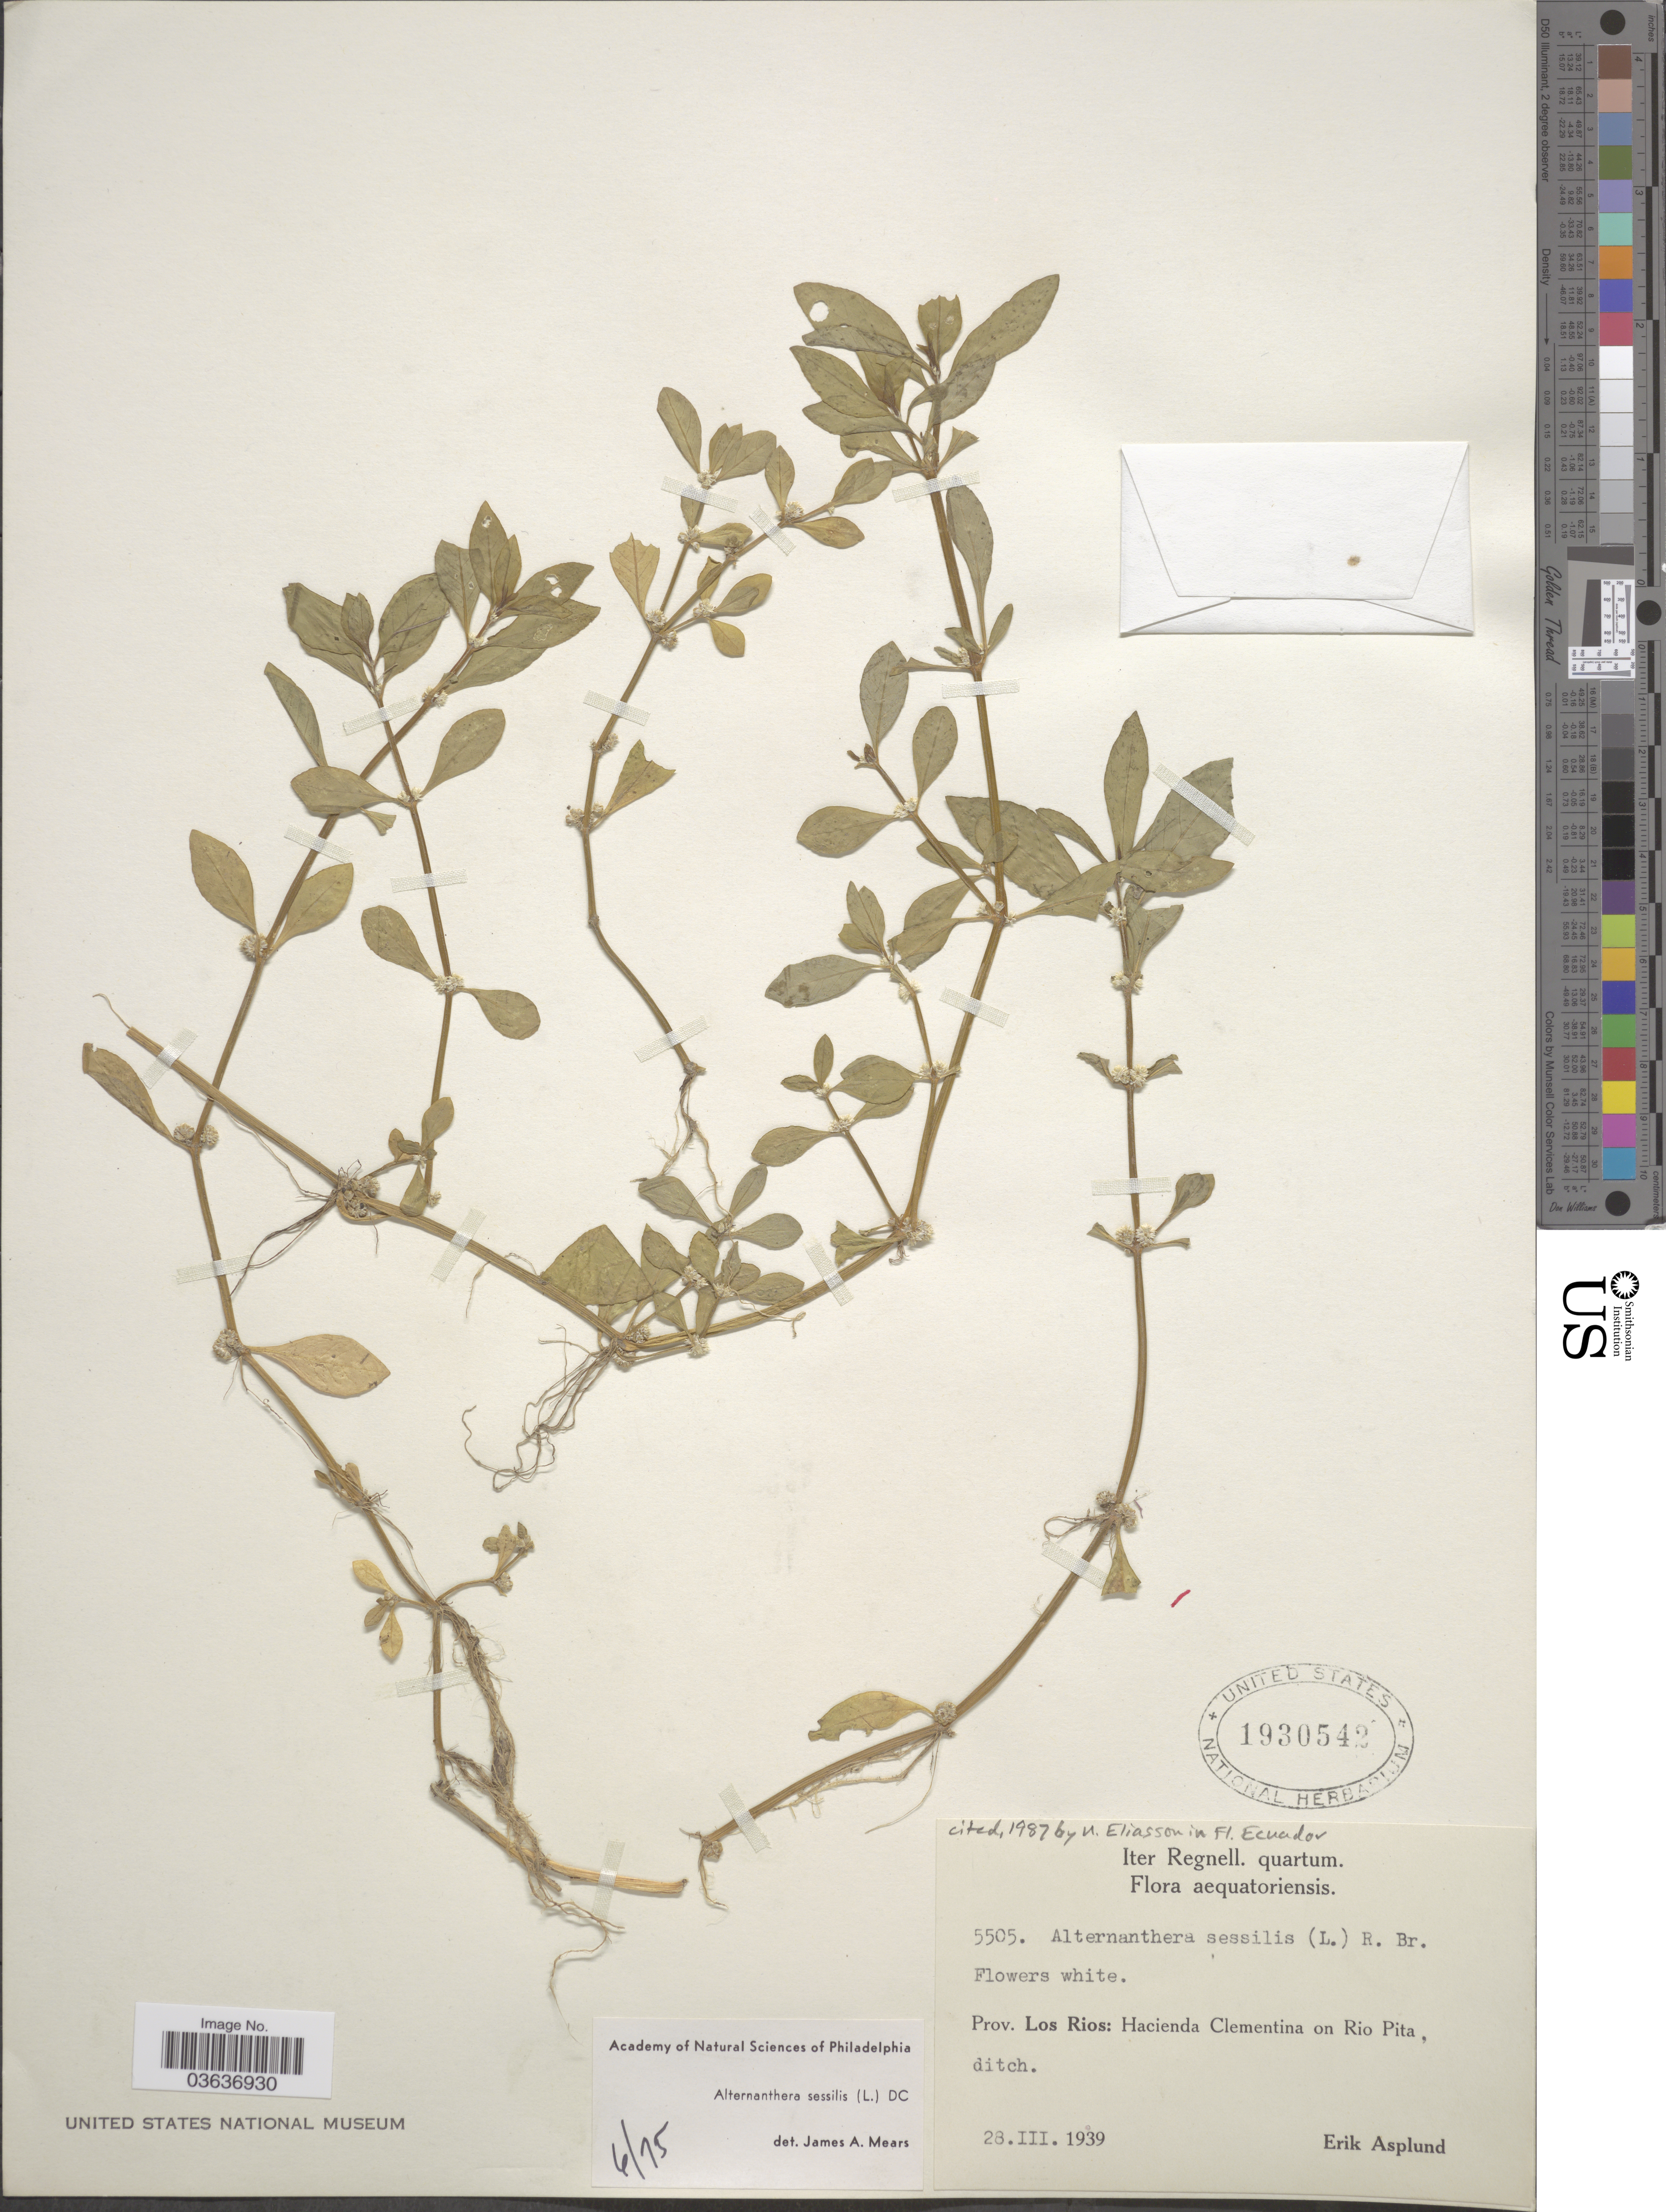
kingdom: Plantae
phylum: Tracheophyta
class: Magnoliopsida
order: Caryophyllales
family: Amaranthaceae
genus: Alternanthera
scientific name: Alternanthera sessilis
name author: (L.) DC.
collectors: E. Asplund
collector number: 5505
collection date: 1939-03-28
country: Ecuador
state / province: Los Ríos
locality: Iter Regnell. Aequatoriensis. Hacienda Clementina on Rio Pita.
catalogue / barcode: US 1930542